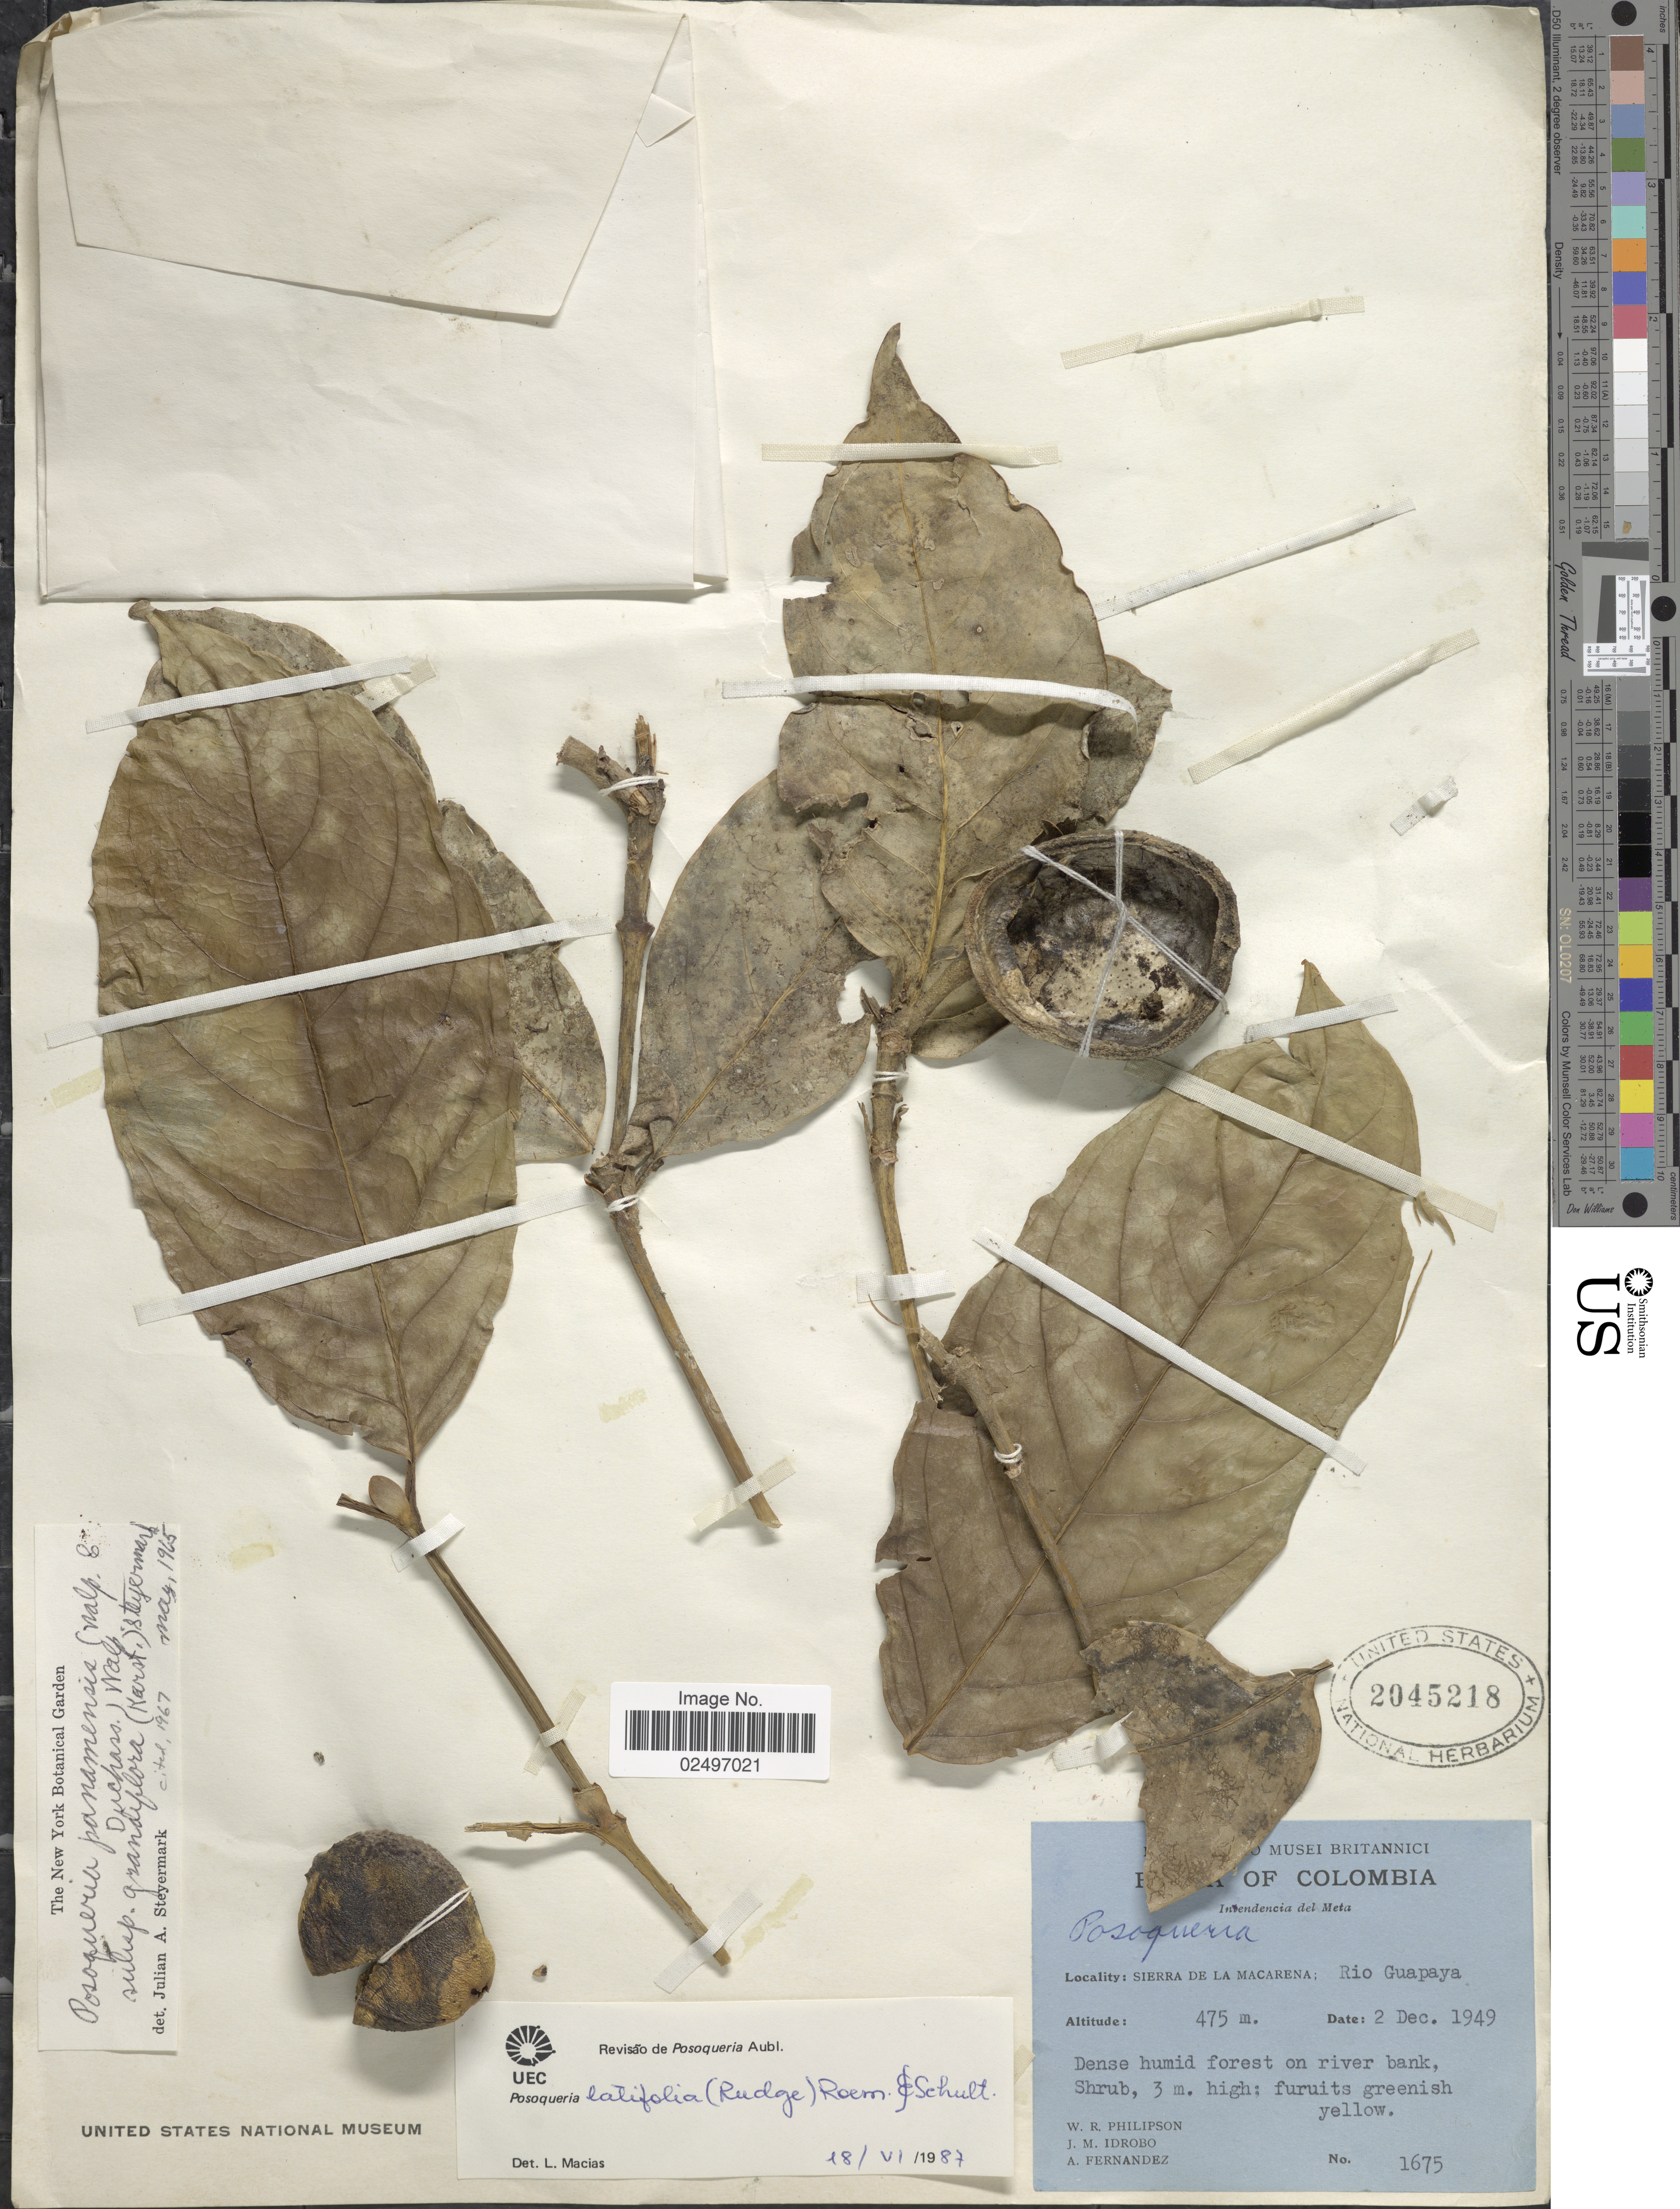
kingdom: Plantae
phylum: Tracheophyta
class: Magnoliopsida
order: Gentianales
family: Rubiaceae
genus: Posoqueria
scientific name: Posoqueria latifolia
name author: (Rudge) Roem. & Schult.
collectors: W. R. Philipson, J. M. Idrobo & A. Fernandez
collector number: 1675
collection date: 1949-12-02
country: Colombia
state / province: Meta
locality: Intendencia del Meta, Sierra De La Macarena; Rio Guapaya, Dense humid forest on river bank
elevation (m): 475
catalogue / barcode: US 2045218